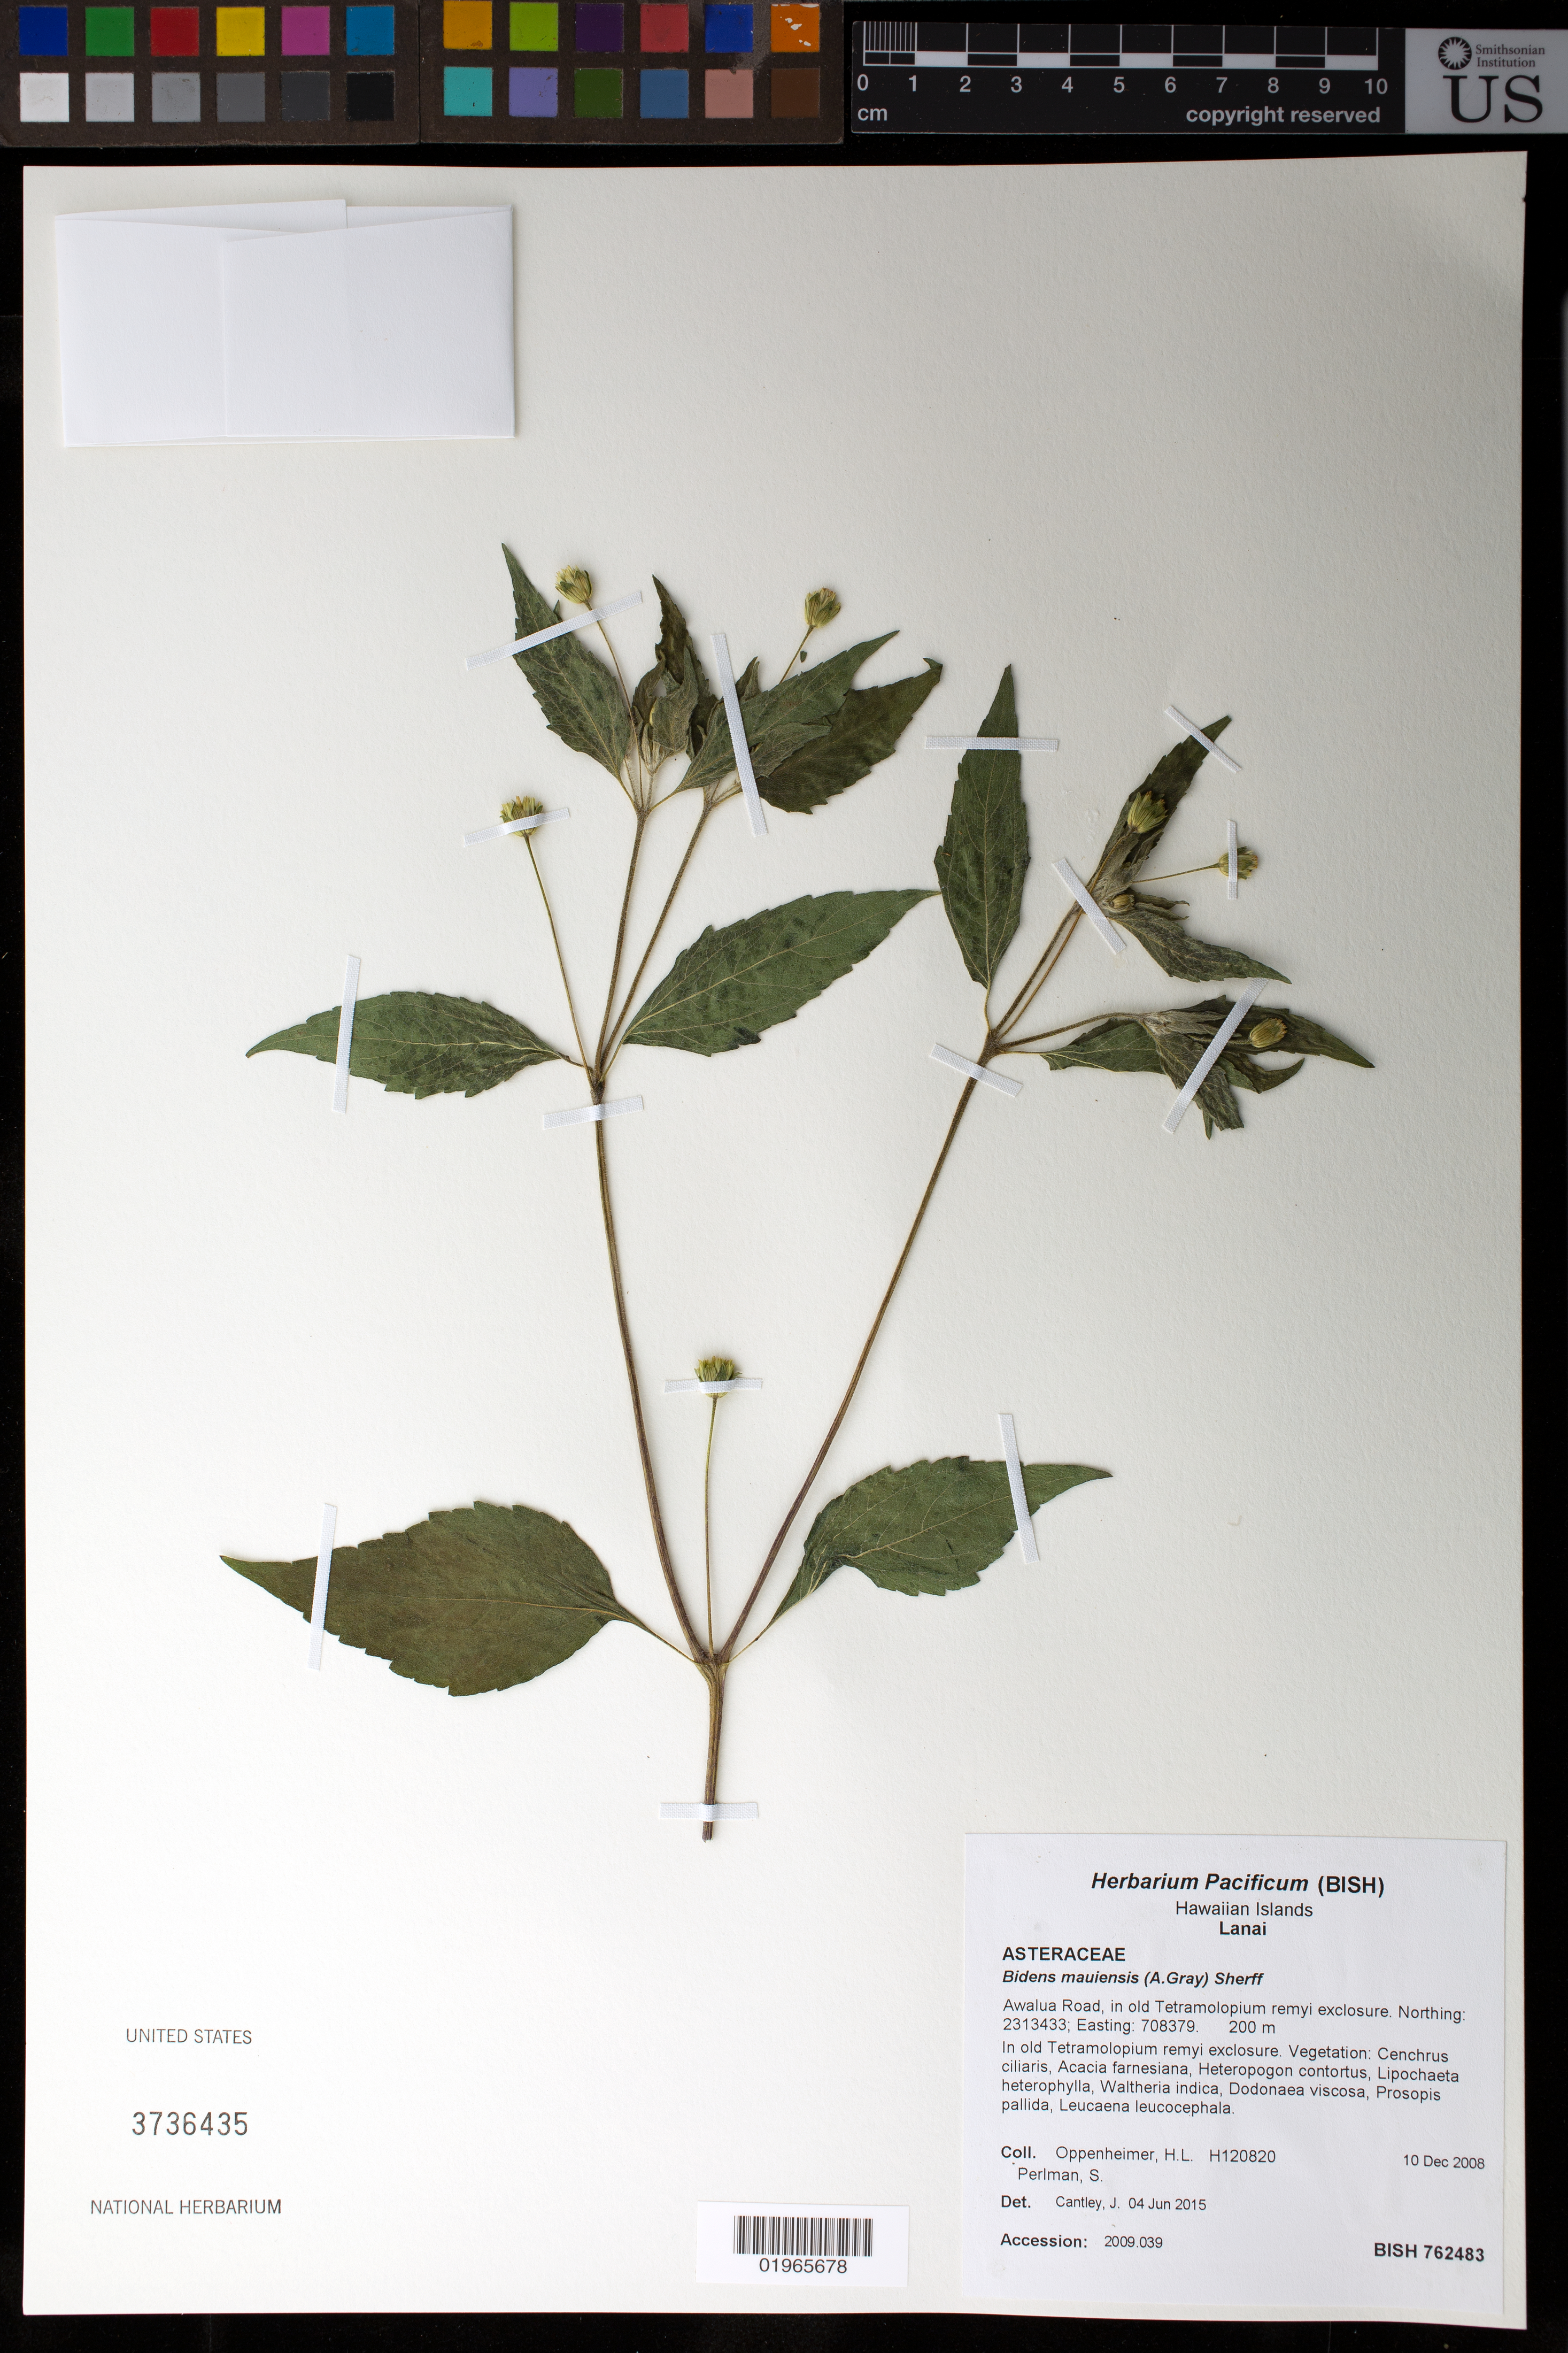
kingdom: Plantae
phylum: Tracheophyta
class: Magnoliopsida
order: Asterales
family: Asteraceae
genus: Blainvillea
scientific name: Blainvillea sp.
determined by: Liris Barbosa da Silva, María, (UEFS (HUEFS)), Universidade Estadual de Feira de Santana (BRAZIL)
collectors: H. Oppenheimer & S. P. Perlman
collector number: H120820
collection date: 2010-11-10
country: United States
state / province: Hawaii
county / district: Maui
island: Lana'i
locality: Awalua Road, in old Tetramolopium remyi exclosure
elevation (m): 200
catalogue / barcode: US 3736435